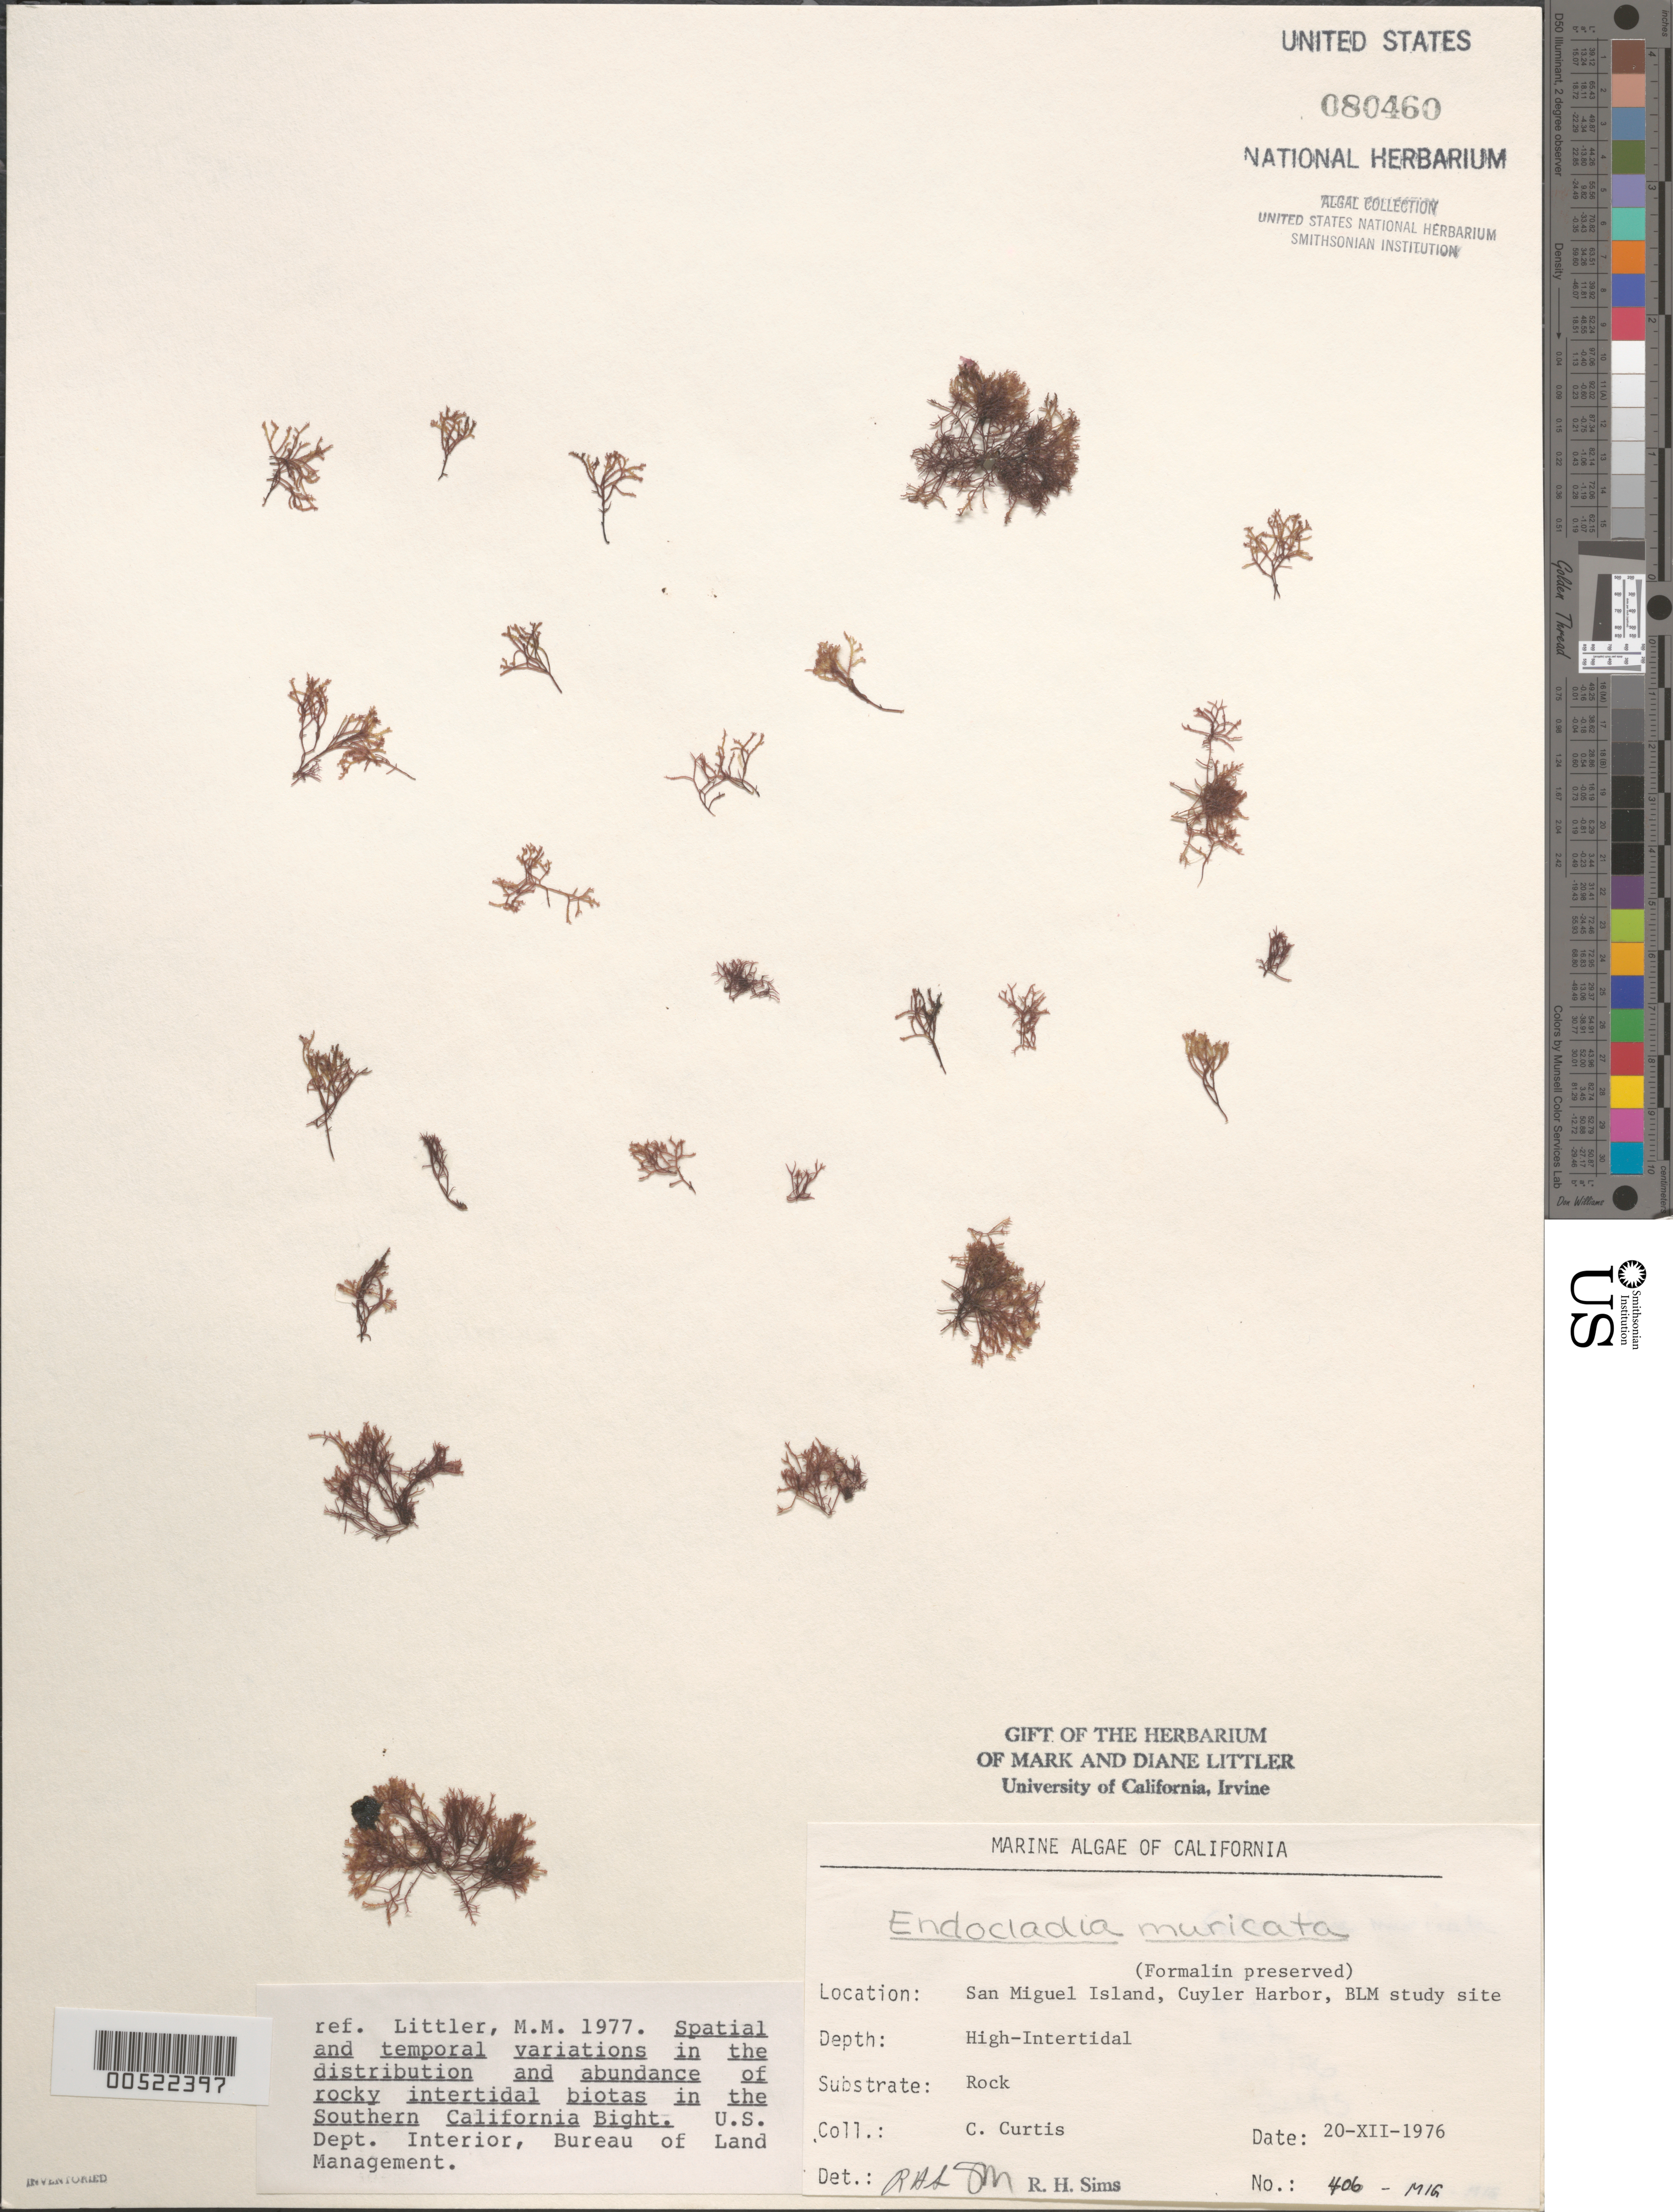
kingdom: Plantae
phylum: Rhodophyta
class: Florideophyceae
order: Gigartinales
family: Endocladiaceae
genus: Endocladia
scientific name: Endocladia muricata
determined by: Sims, Robert H.; Murray, S. N.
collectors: C. Curtis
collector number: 406-MIG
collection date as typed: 20 Dec 1976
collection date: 1976-12-20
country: United States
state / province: California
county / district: Santa Barbara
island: San Miguel Island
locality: Cuyler Harbor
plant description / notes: BLM-SOCALBIGHT Rocky Intertidal Survey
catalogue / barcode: US 80460